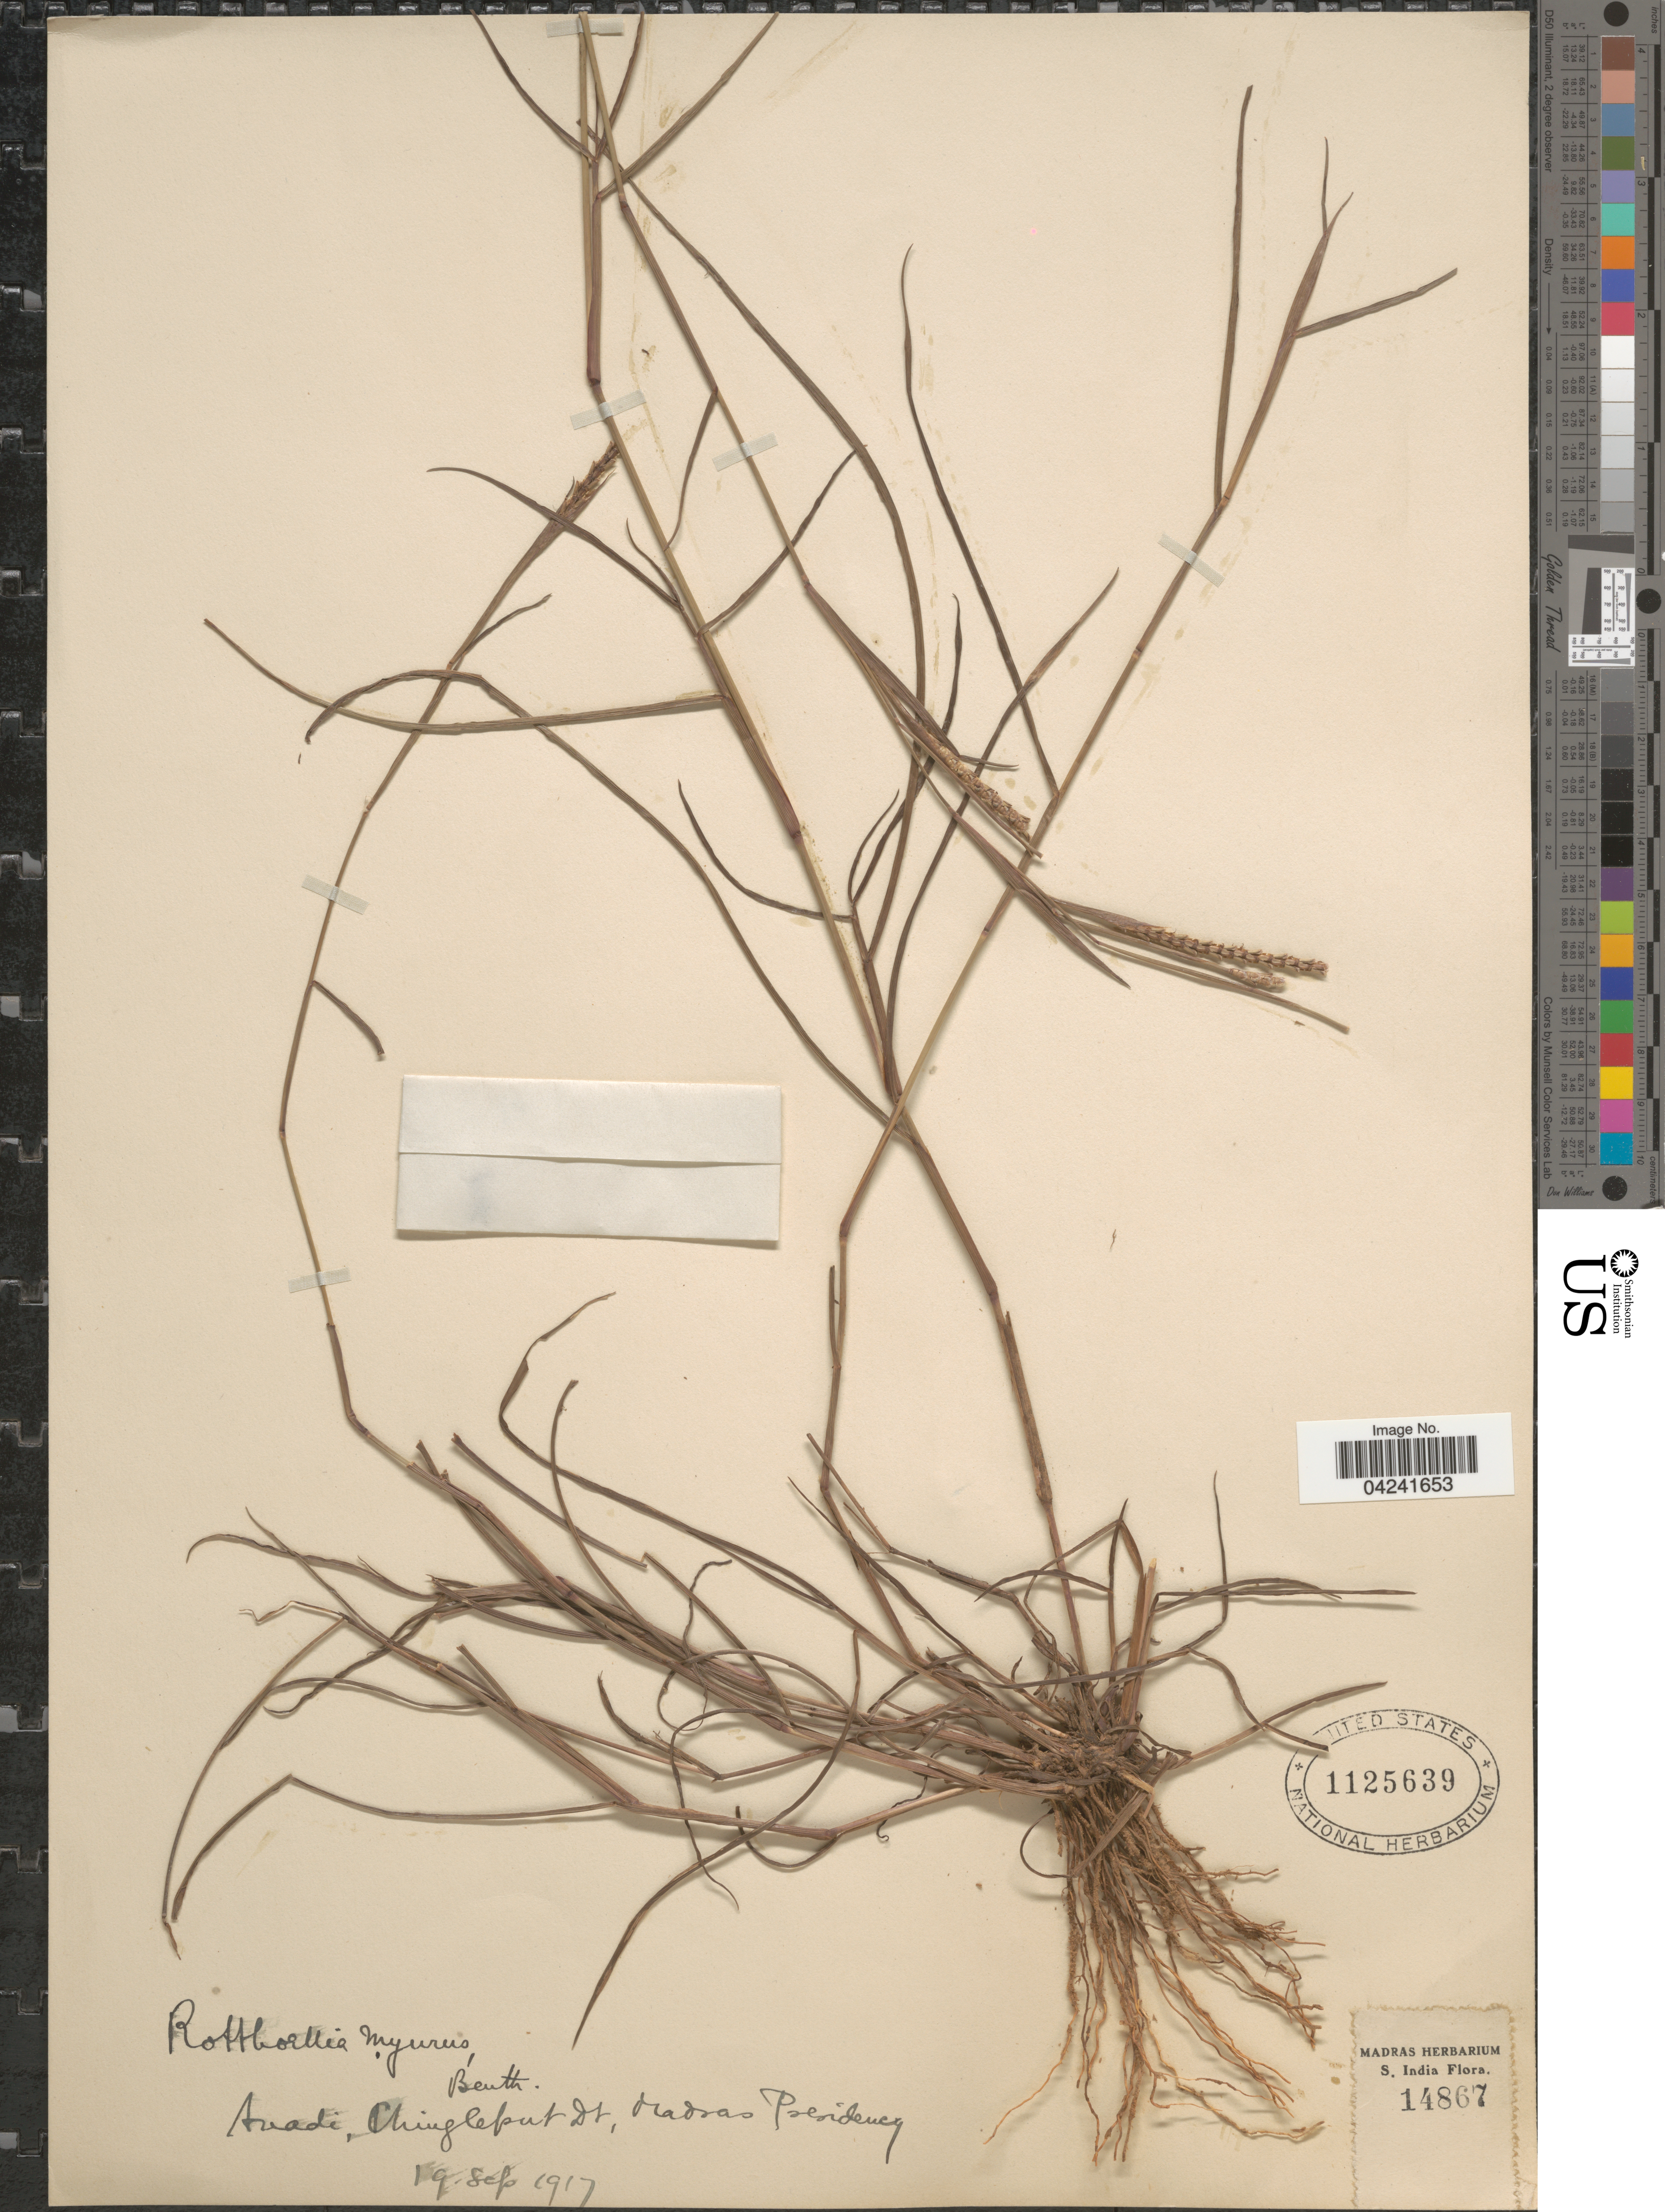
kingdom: Plantae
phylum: Tracheophyta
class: Liliopsida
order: Poales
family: Poaceae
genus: Manisuris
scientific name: Manisuris myurus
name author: L.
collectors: Ex herb. Madras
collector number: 14867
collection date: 1917-09-19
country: India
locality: Avadi, Chingleput Dt. Madras Presidency. S. India.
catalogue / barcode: US 1125639